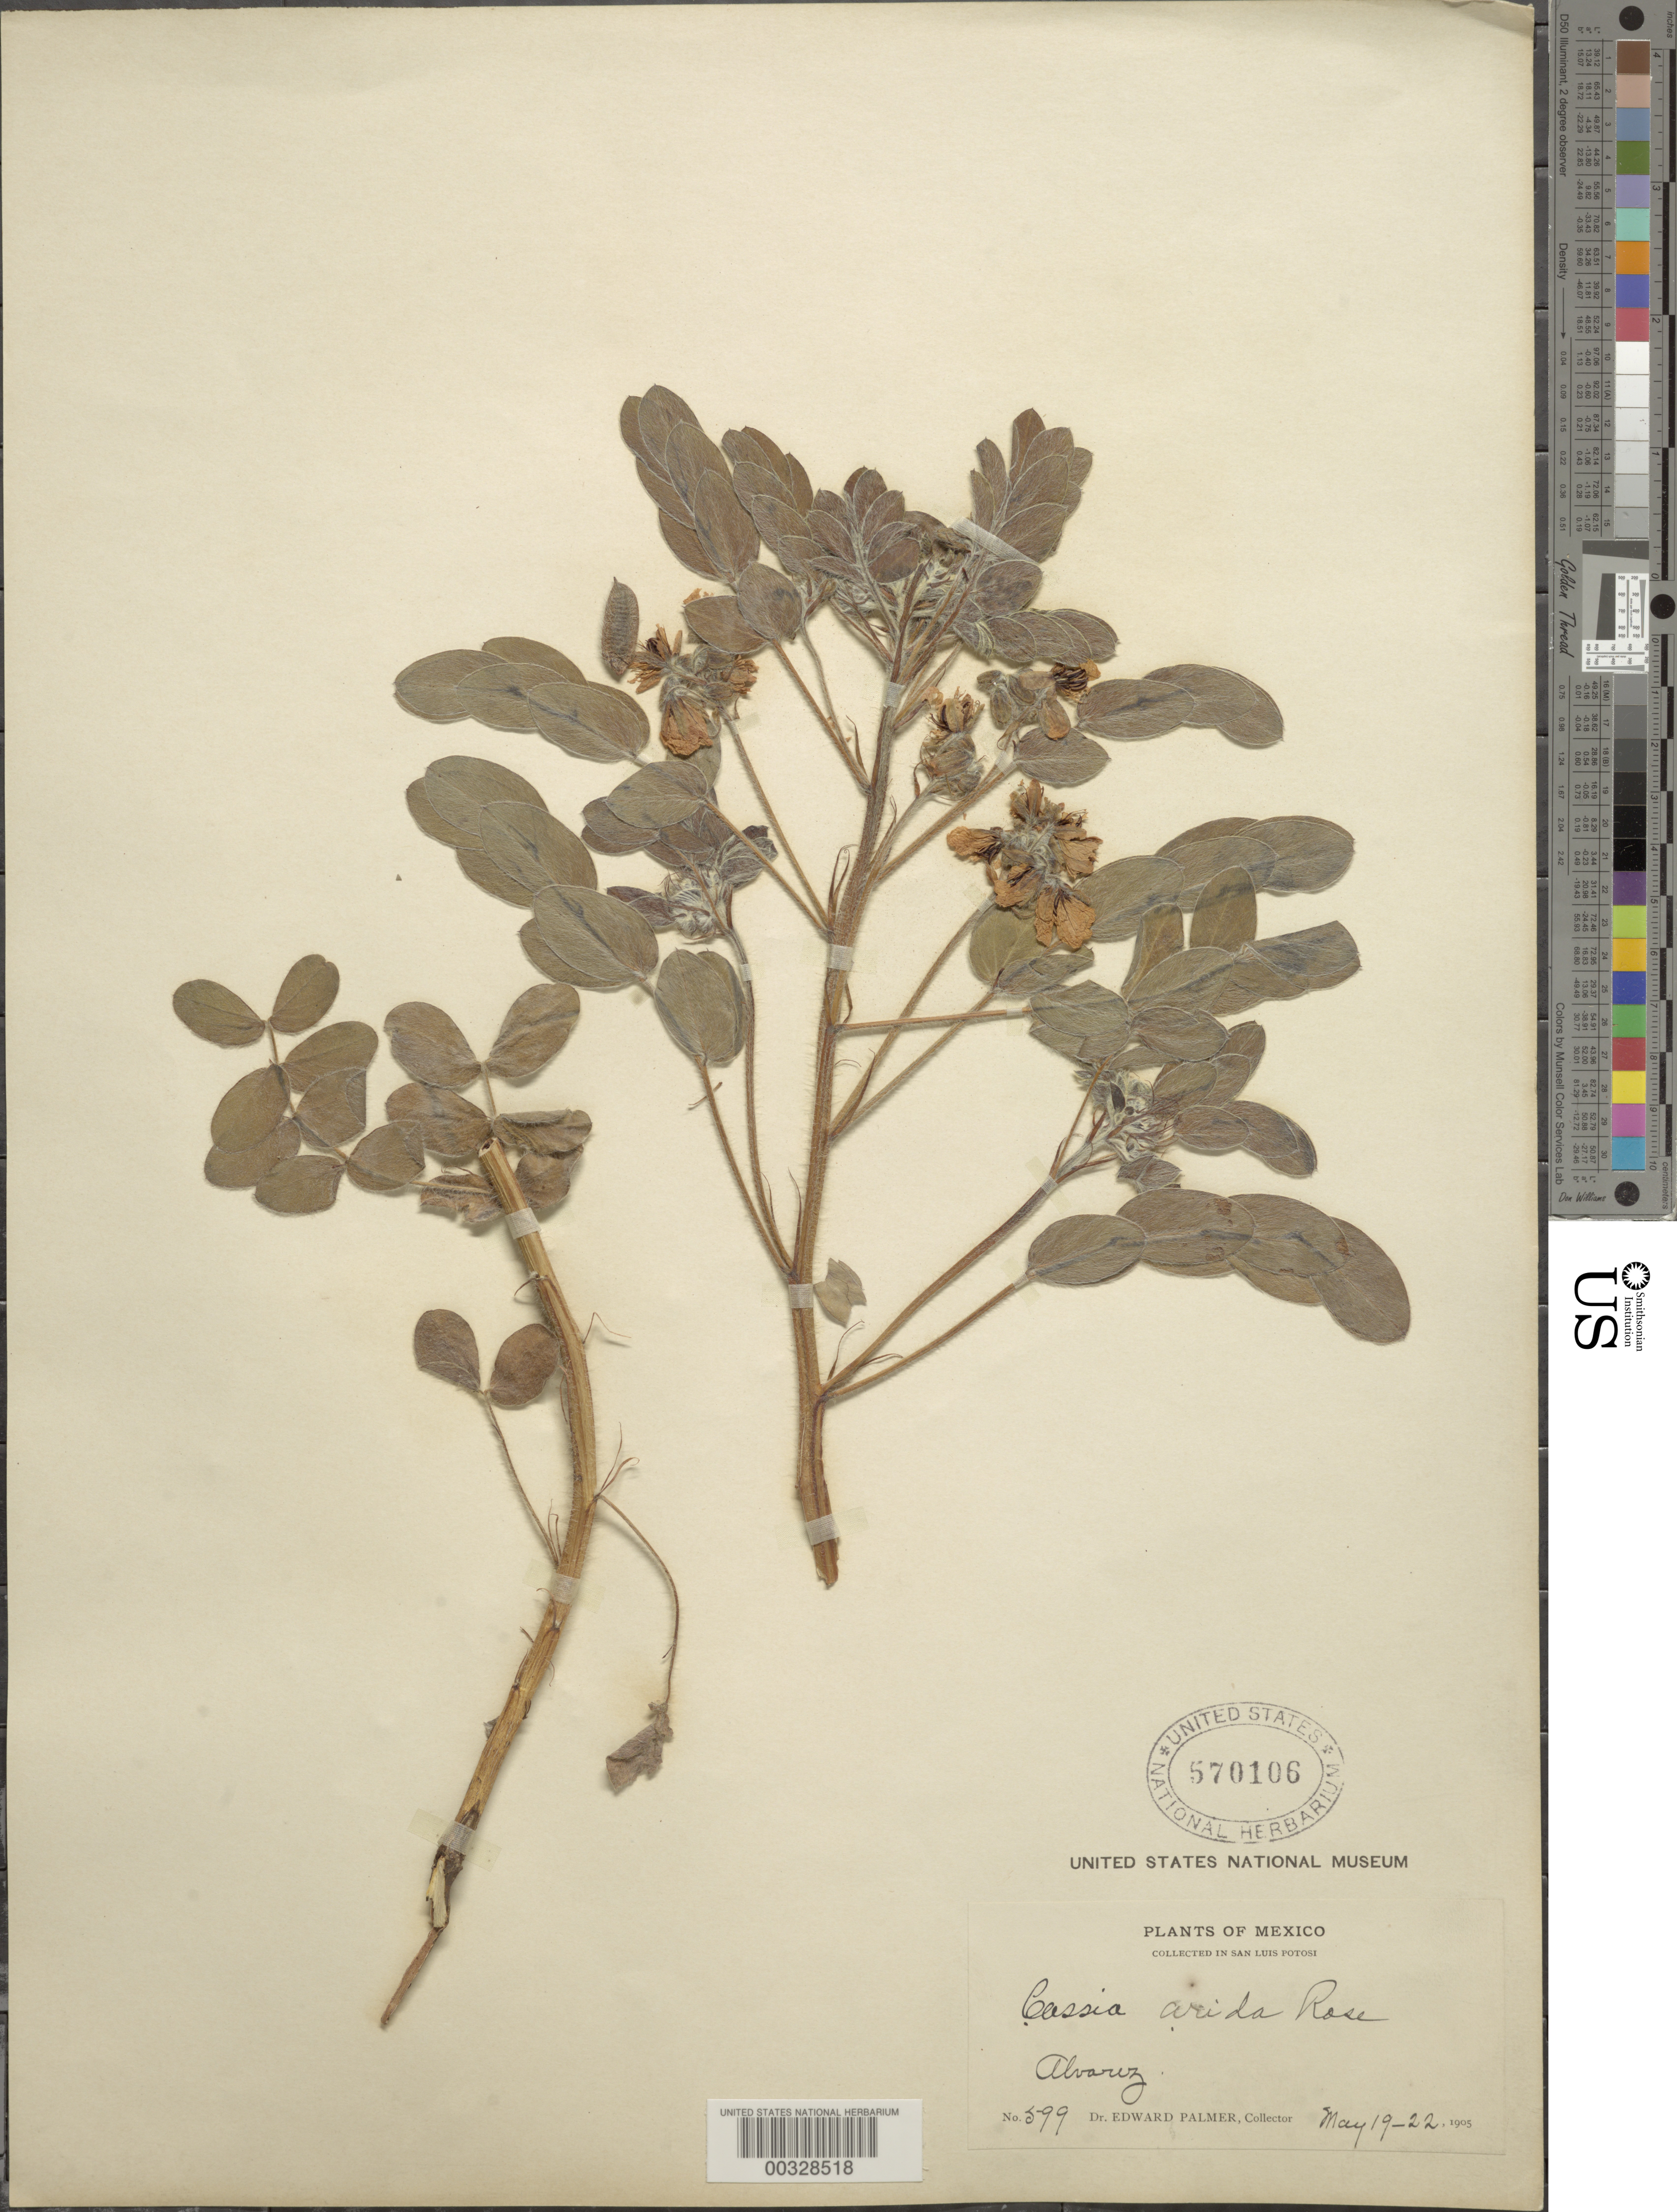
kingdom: Plantae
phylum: Tracheophyta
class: Magnoliopsida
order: Fabales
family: Fabaceae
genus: Senna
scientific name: Senna crotalarioides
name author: (Kunth) H.S. Irwin & Barneby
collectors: E. Palmer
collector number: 599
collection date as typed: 19 May 1905 to 22 May 1905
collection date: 1905-05-19/1905-05-22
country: Mexico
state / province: San Luis Potosí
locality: Alvarez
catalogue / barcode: US 570106